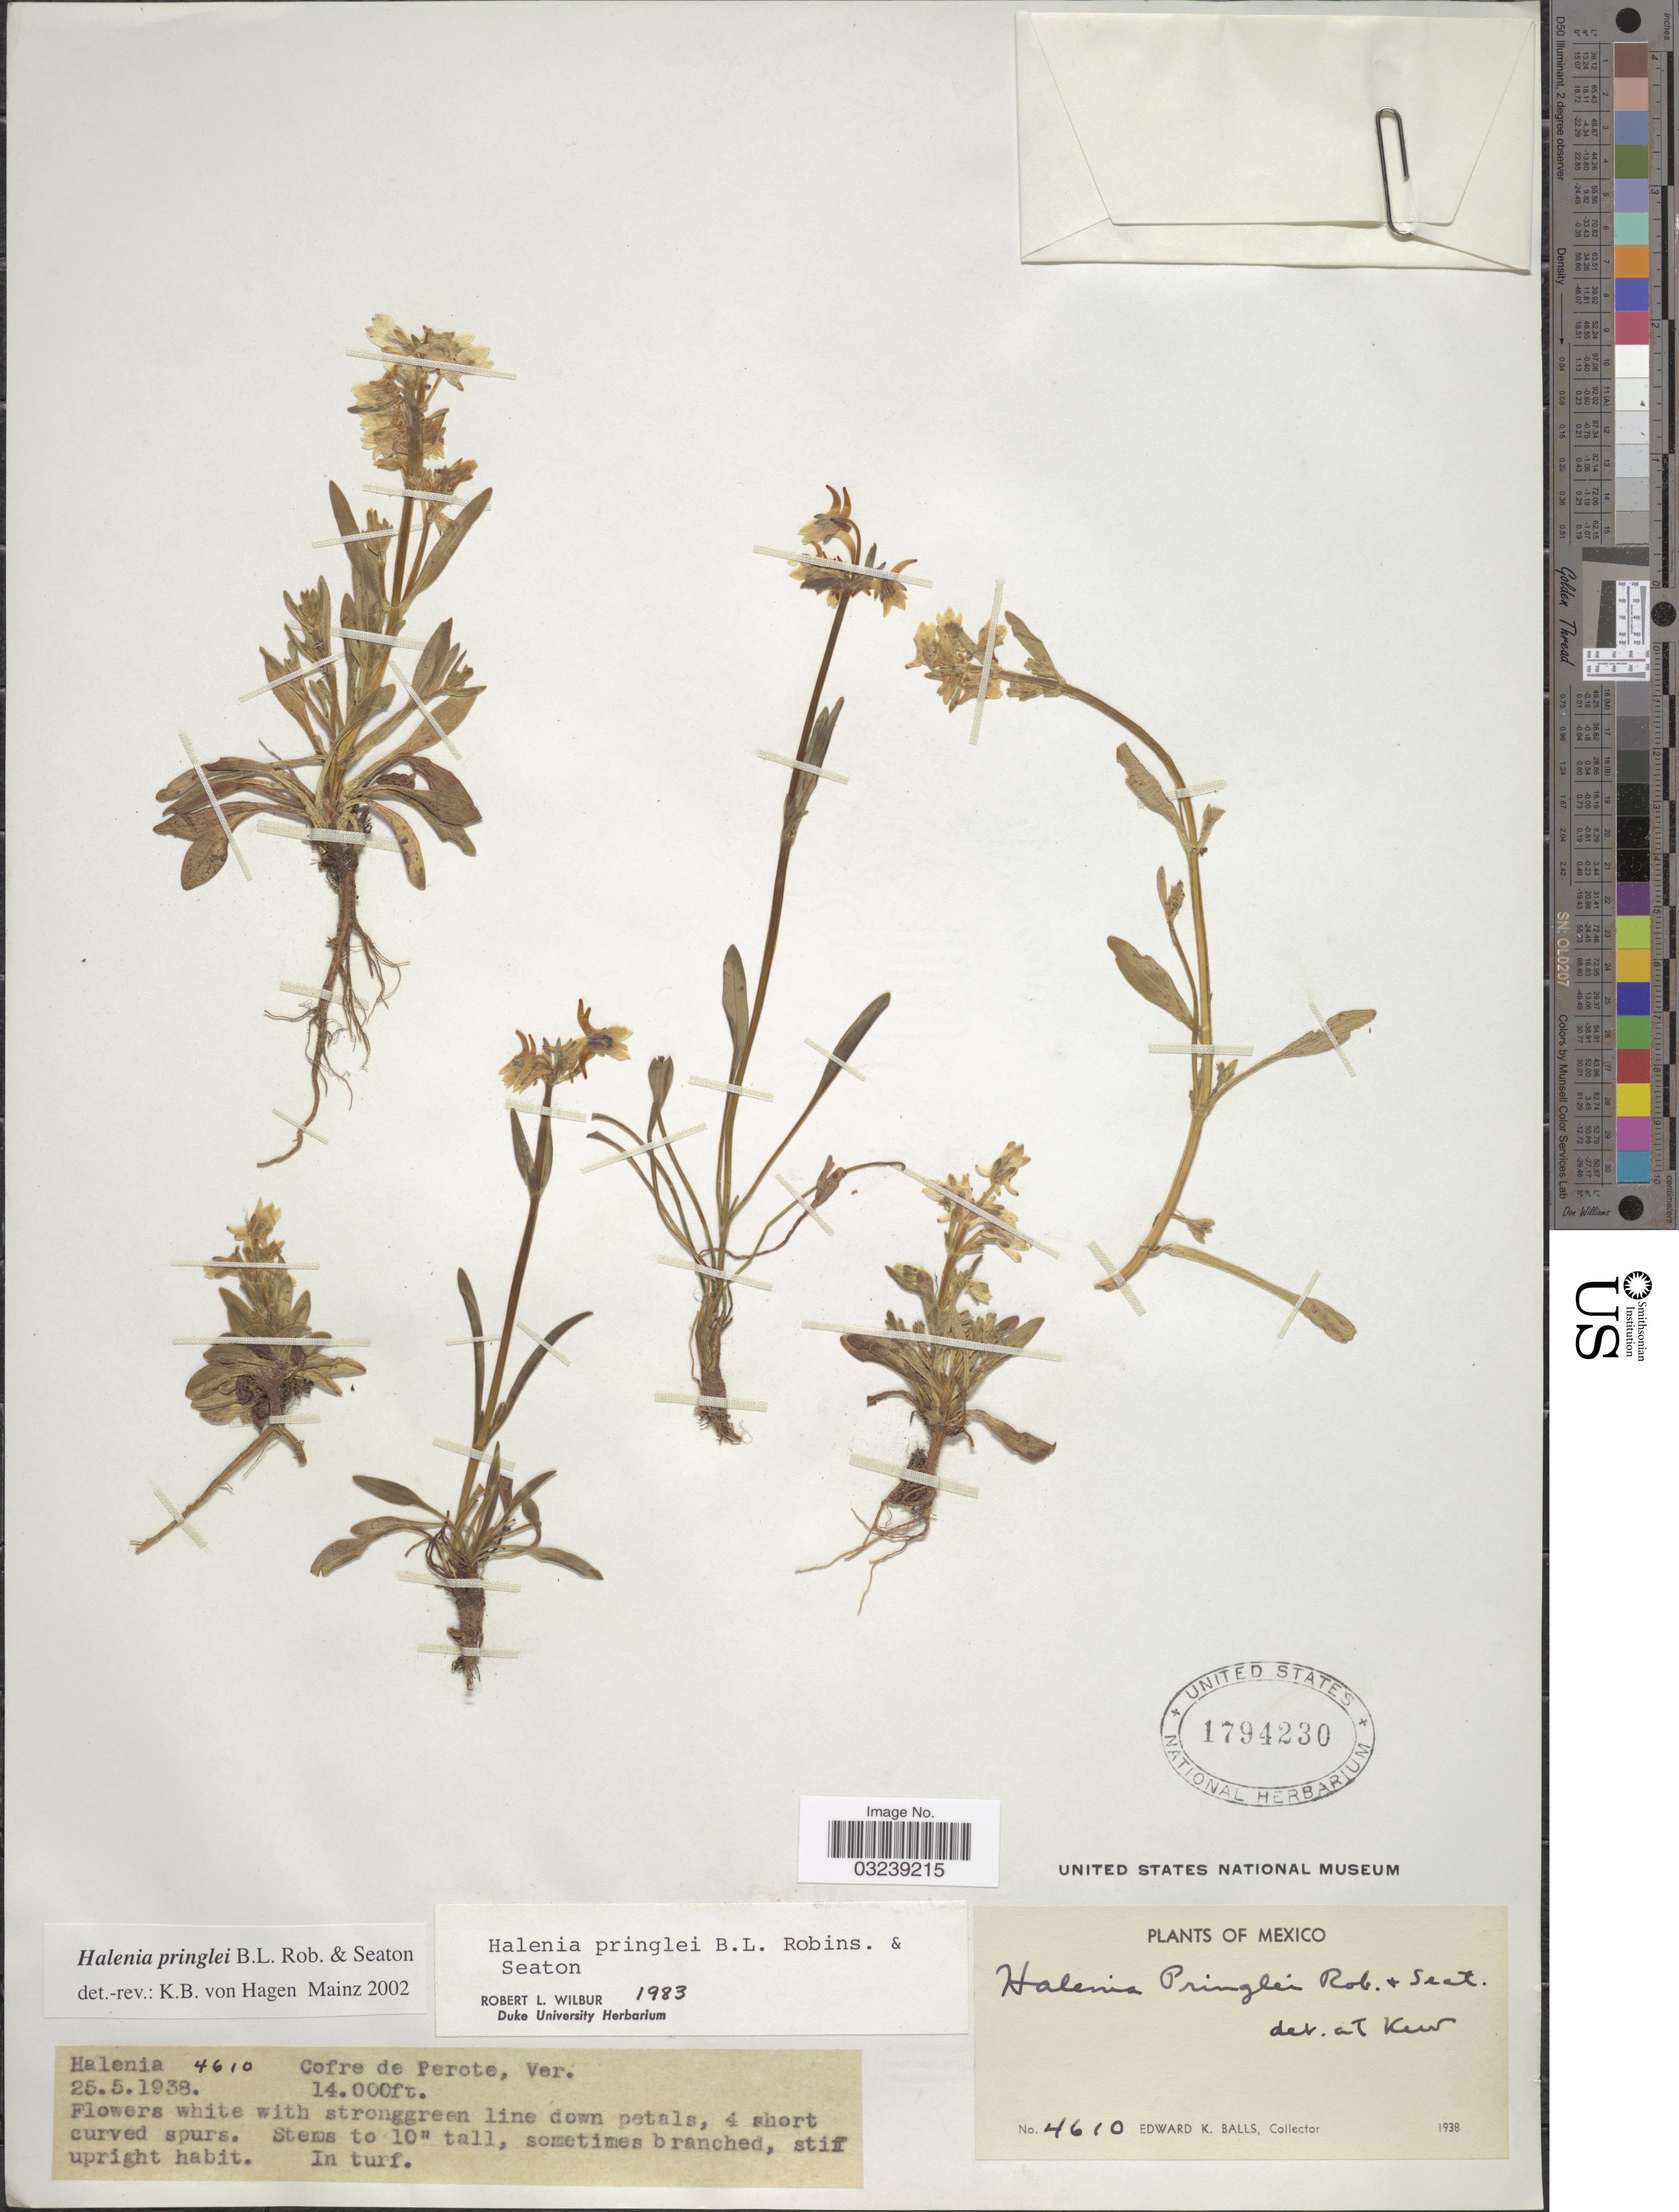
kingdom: Plantae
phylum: Tracheophyta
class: Magnoliopsida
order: Gentianales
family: Gentianaceae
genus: Halenia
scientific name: Halenia pringlei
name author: B.L. Rob. & Seaton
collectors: E. K. Balls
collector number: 4610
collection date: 1938-05-25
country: Mexico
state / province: Veracruz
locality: Cofre de Perote, Ver.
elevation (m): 4267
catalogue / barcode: US 1794230